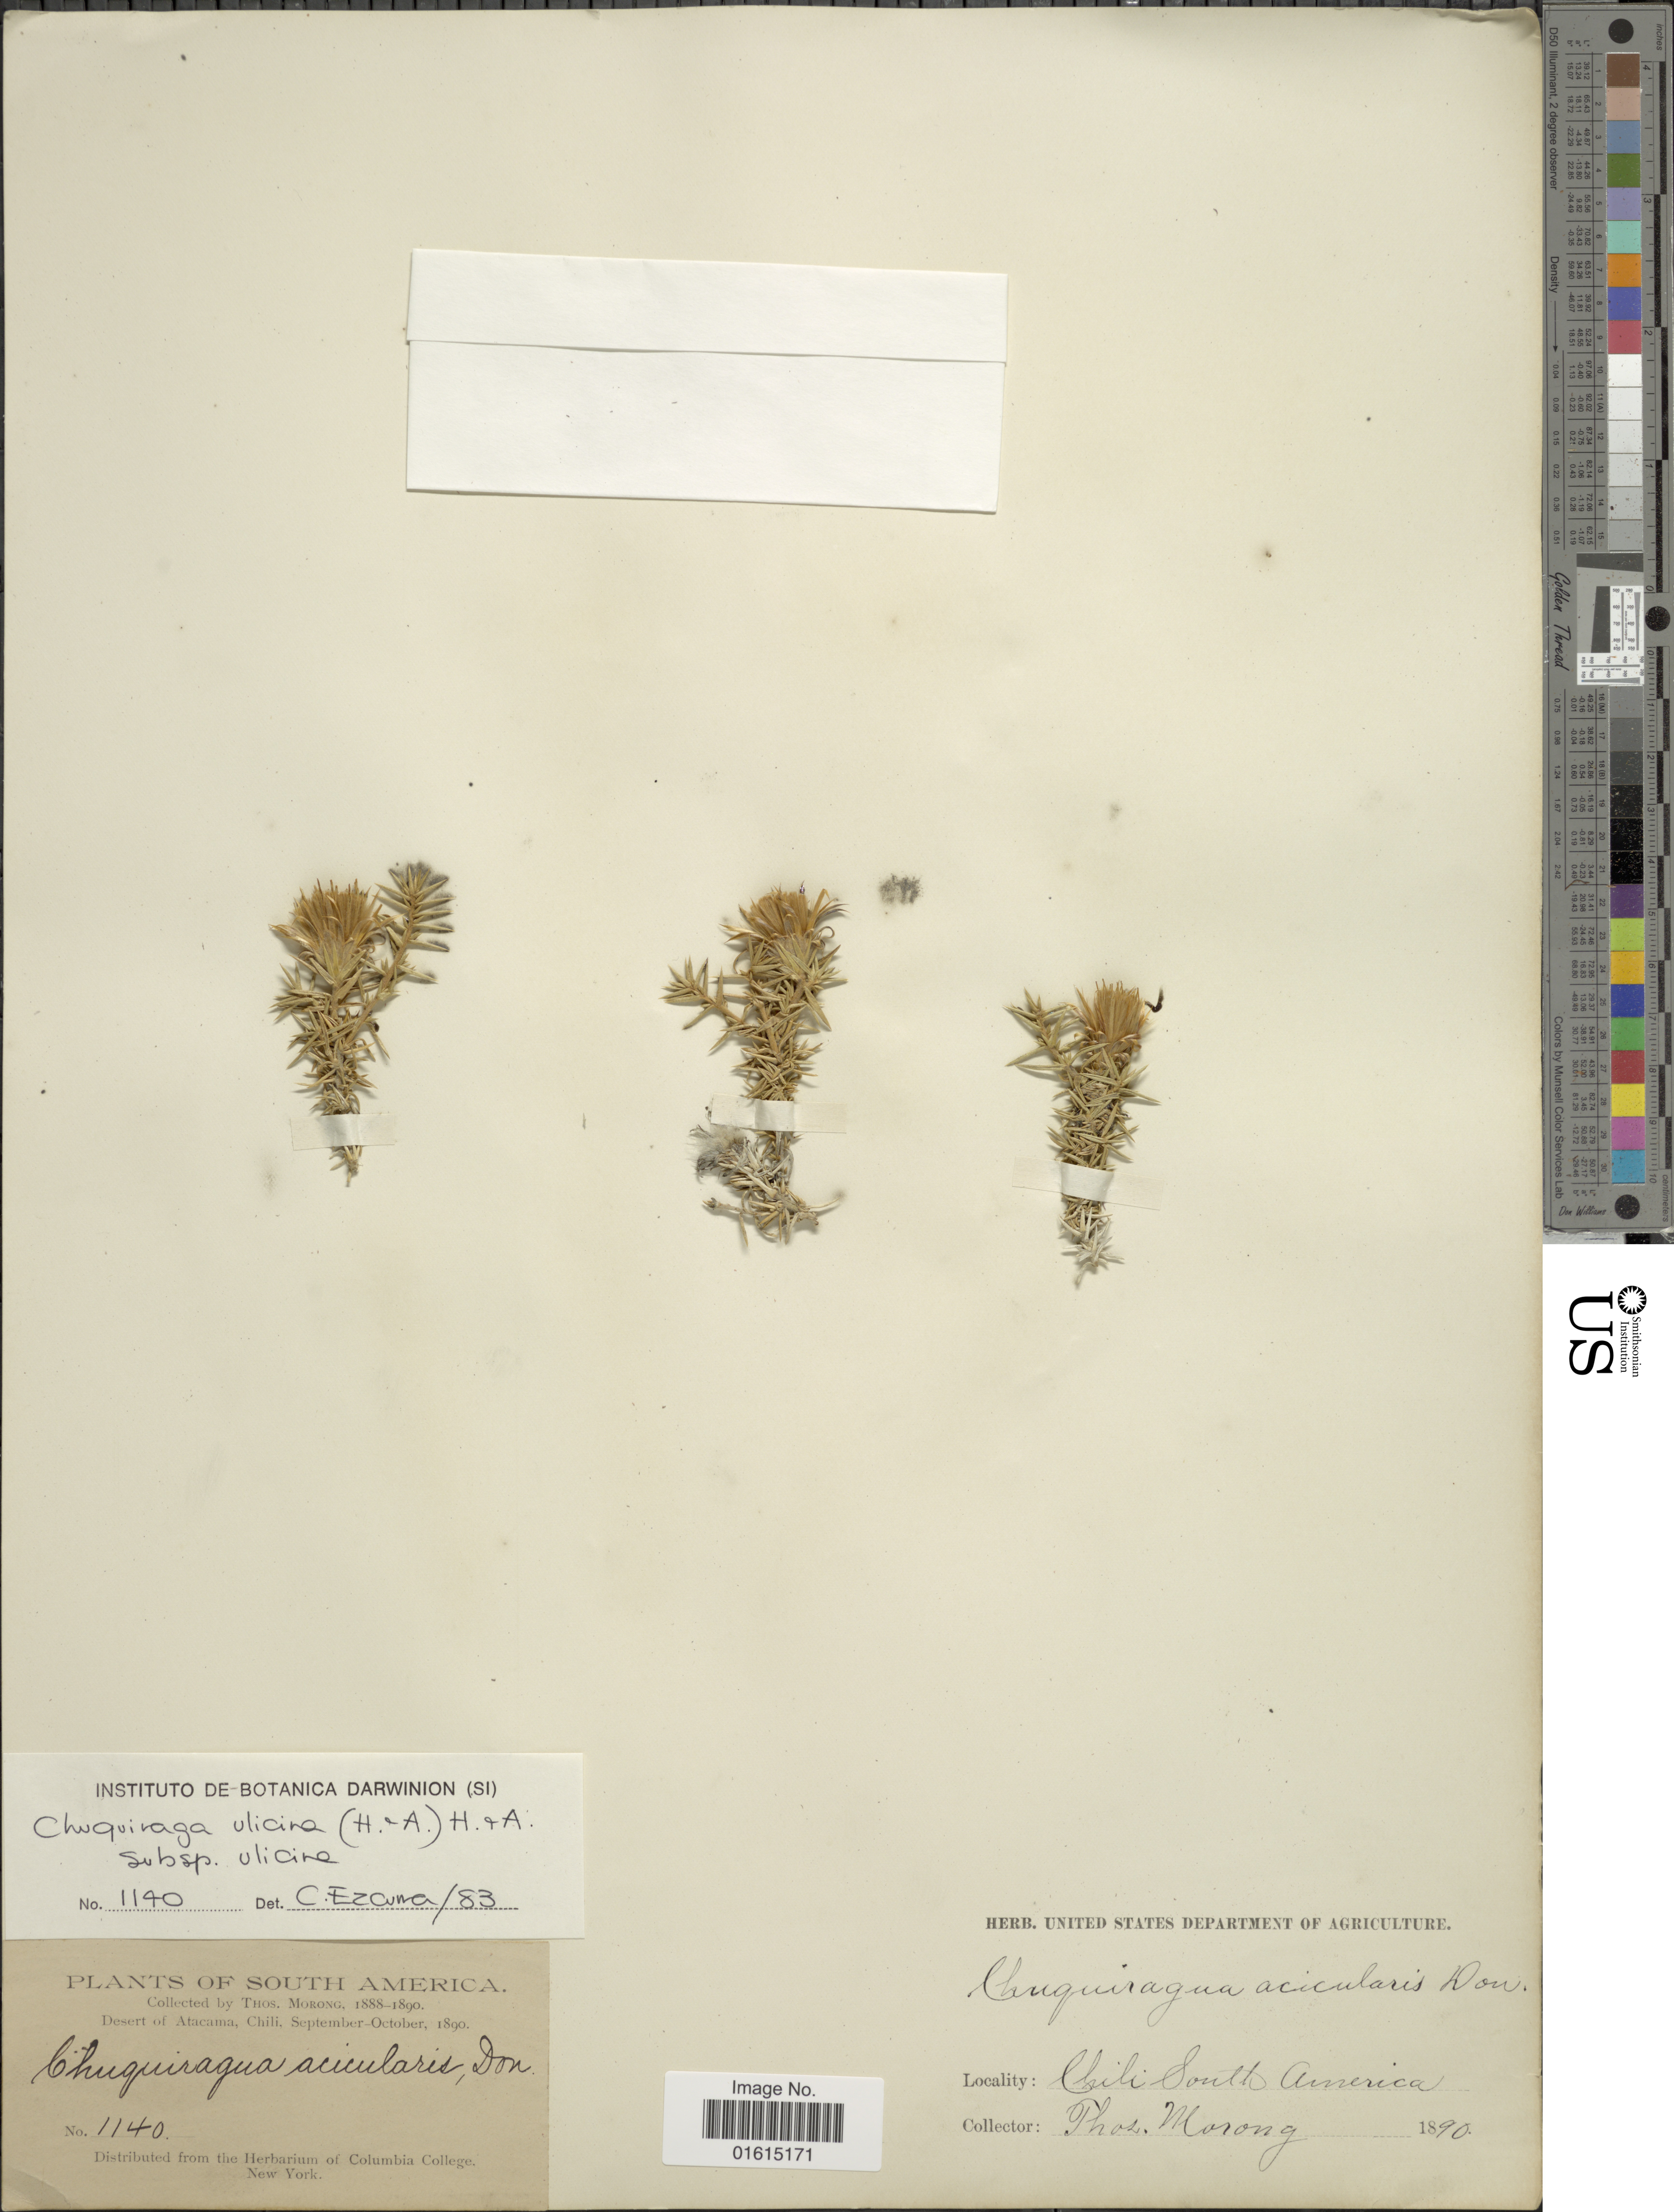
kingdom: Plantae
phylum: Tracheophyta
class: Magnoliopsida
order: Asterales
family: Asteraceae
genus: Chuquiraga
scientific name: Chuquiraga ulicina subsp. ulicina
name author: Hook.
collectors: ex herb. T. Morong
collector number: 1140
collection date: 1890-09/1890-10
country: Chile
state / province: Atacama (III)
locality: South America, Desert of Atacama